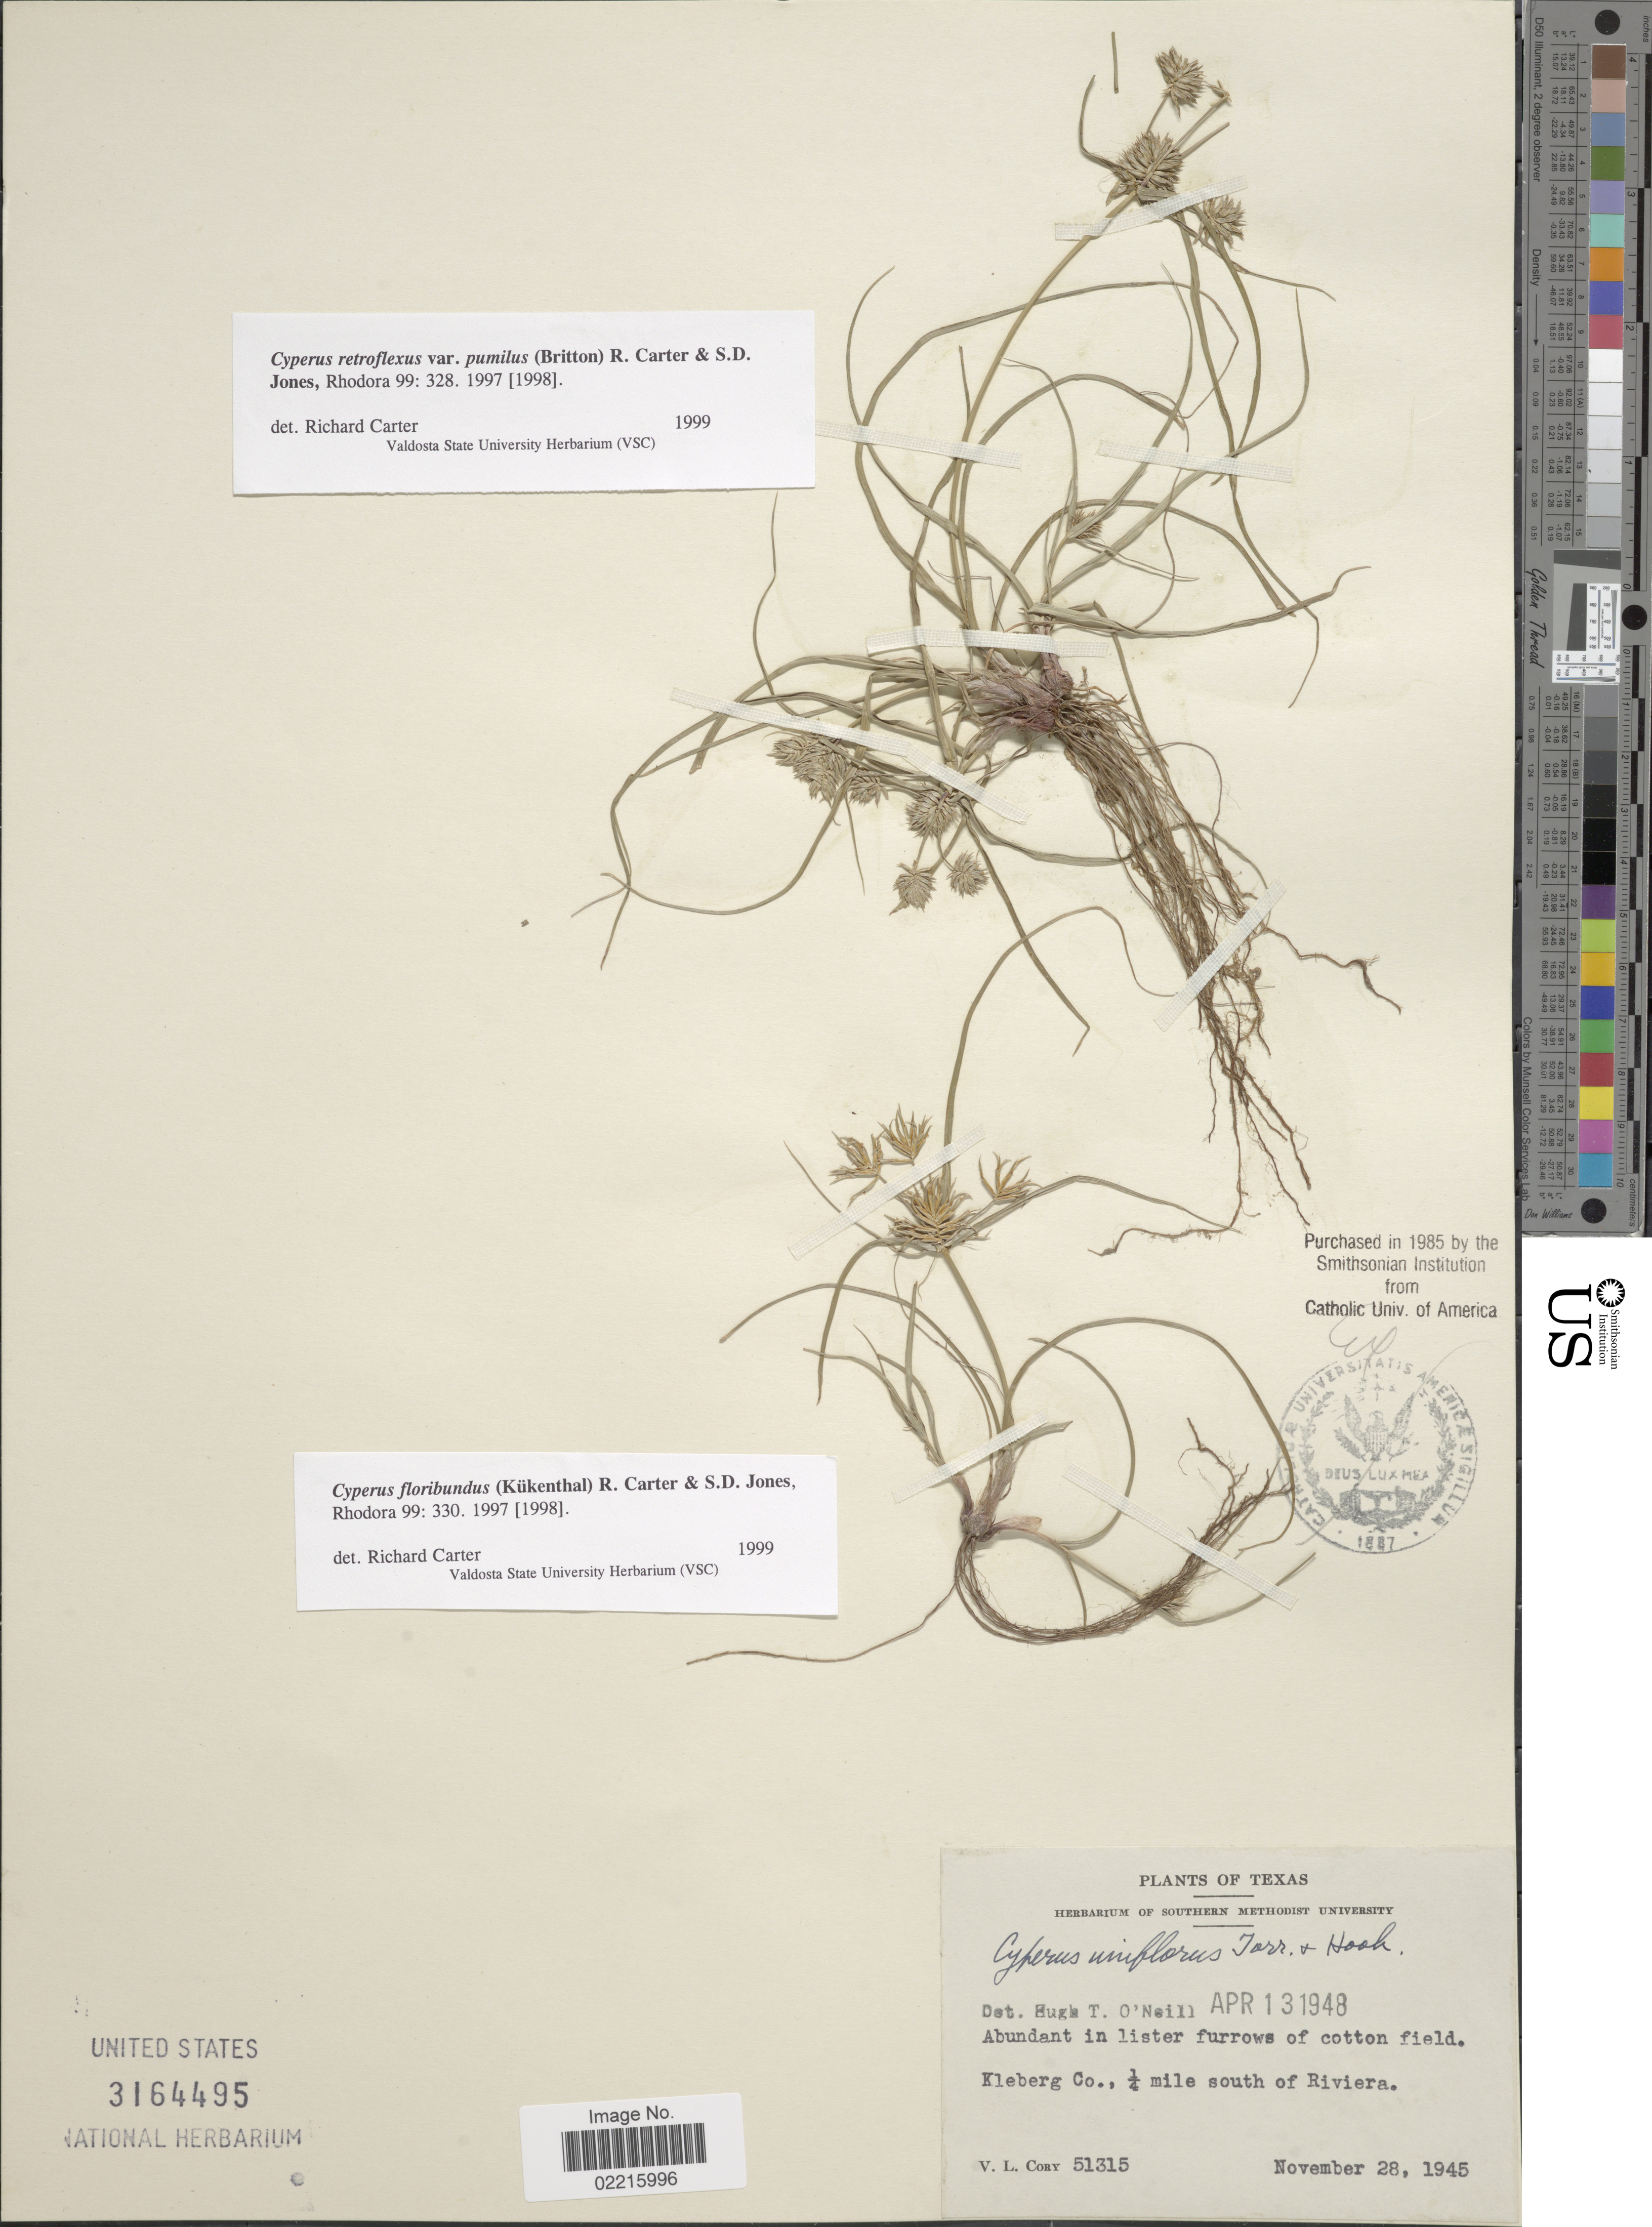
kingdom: Plantae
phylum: Tracheophyta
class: Liliopsida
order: Poales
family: Cyperaceae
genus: Cyperus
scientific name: Cyperus floribundus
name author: (Kük.) R. Carter & S.D. Jones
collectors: V. Cory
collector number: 51315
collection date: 1945-11-28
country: United States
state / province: Texas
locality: Kleberg Co., ¼ mile south of Riviera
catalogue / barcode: US 3164495